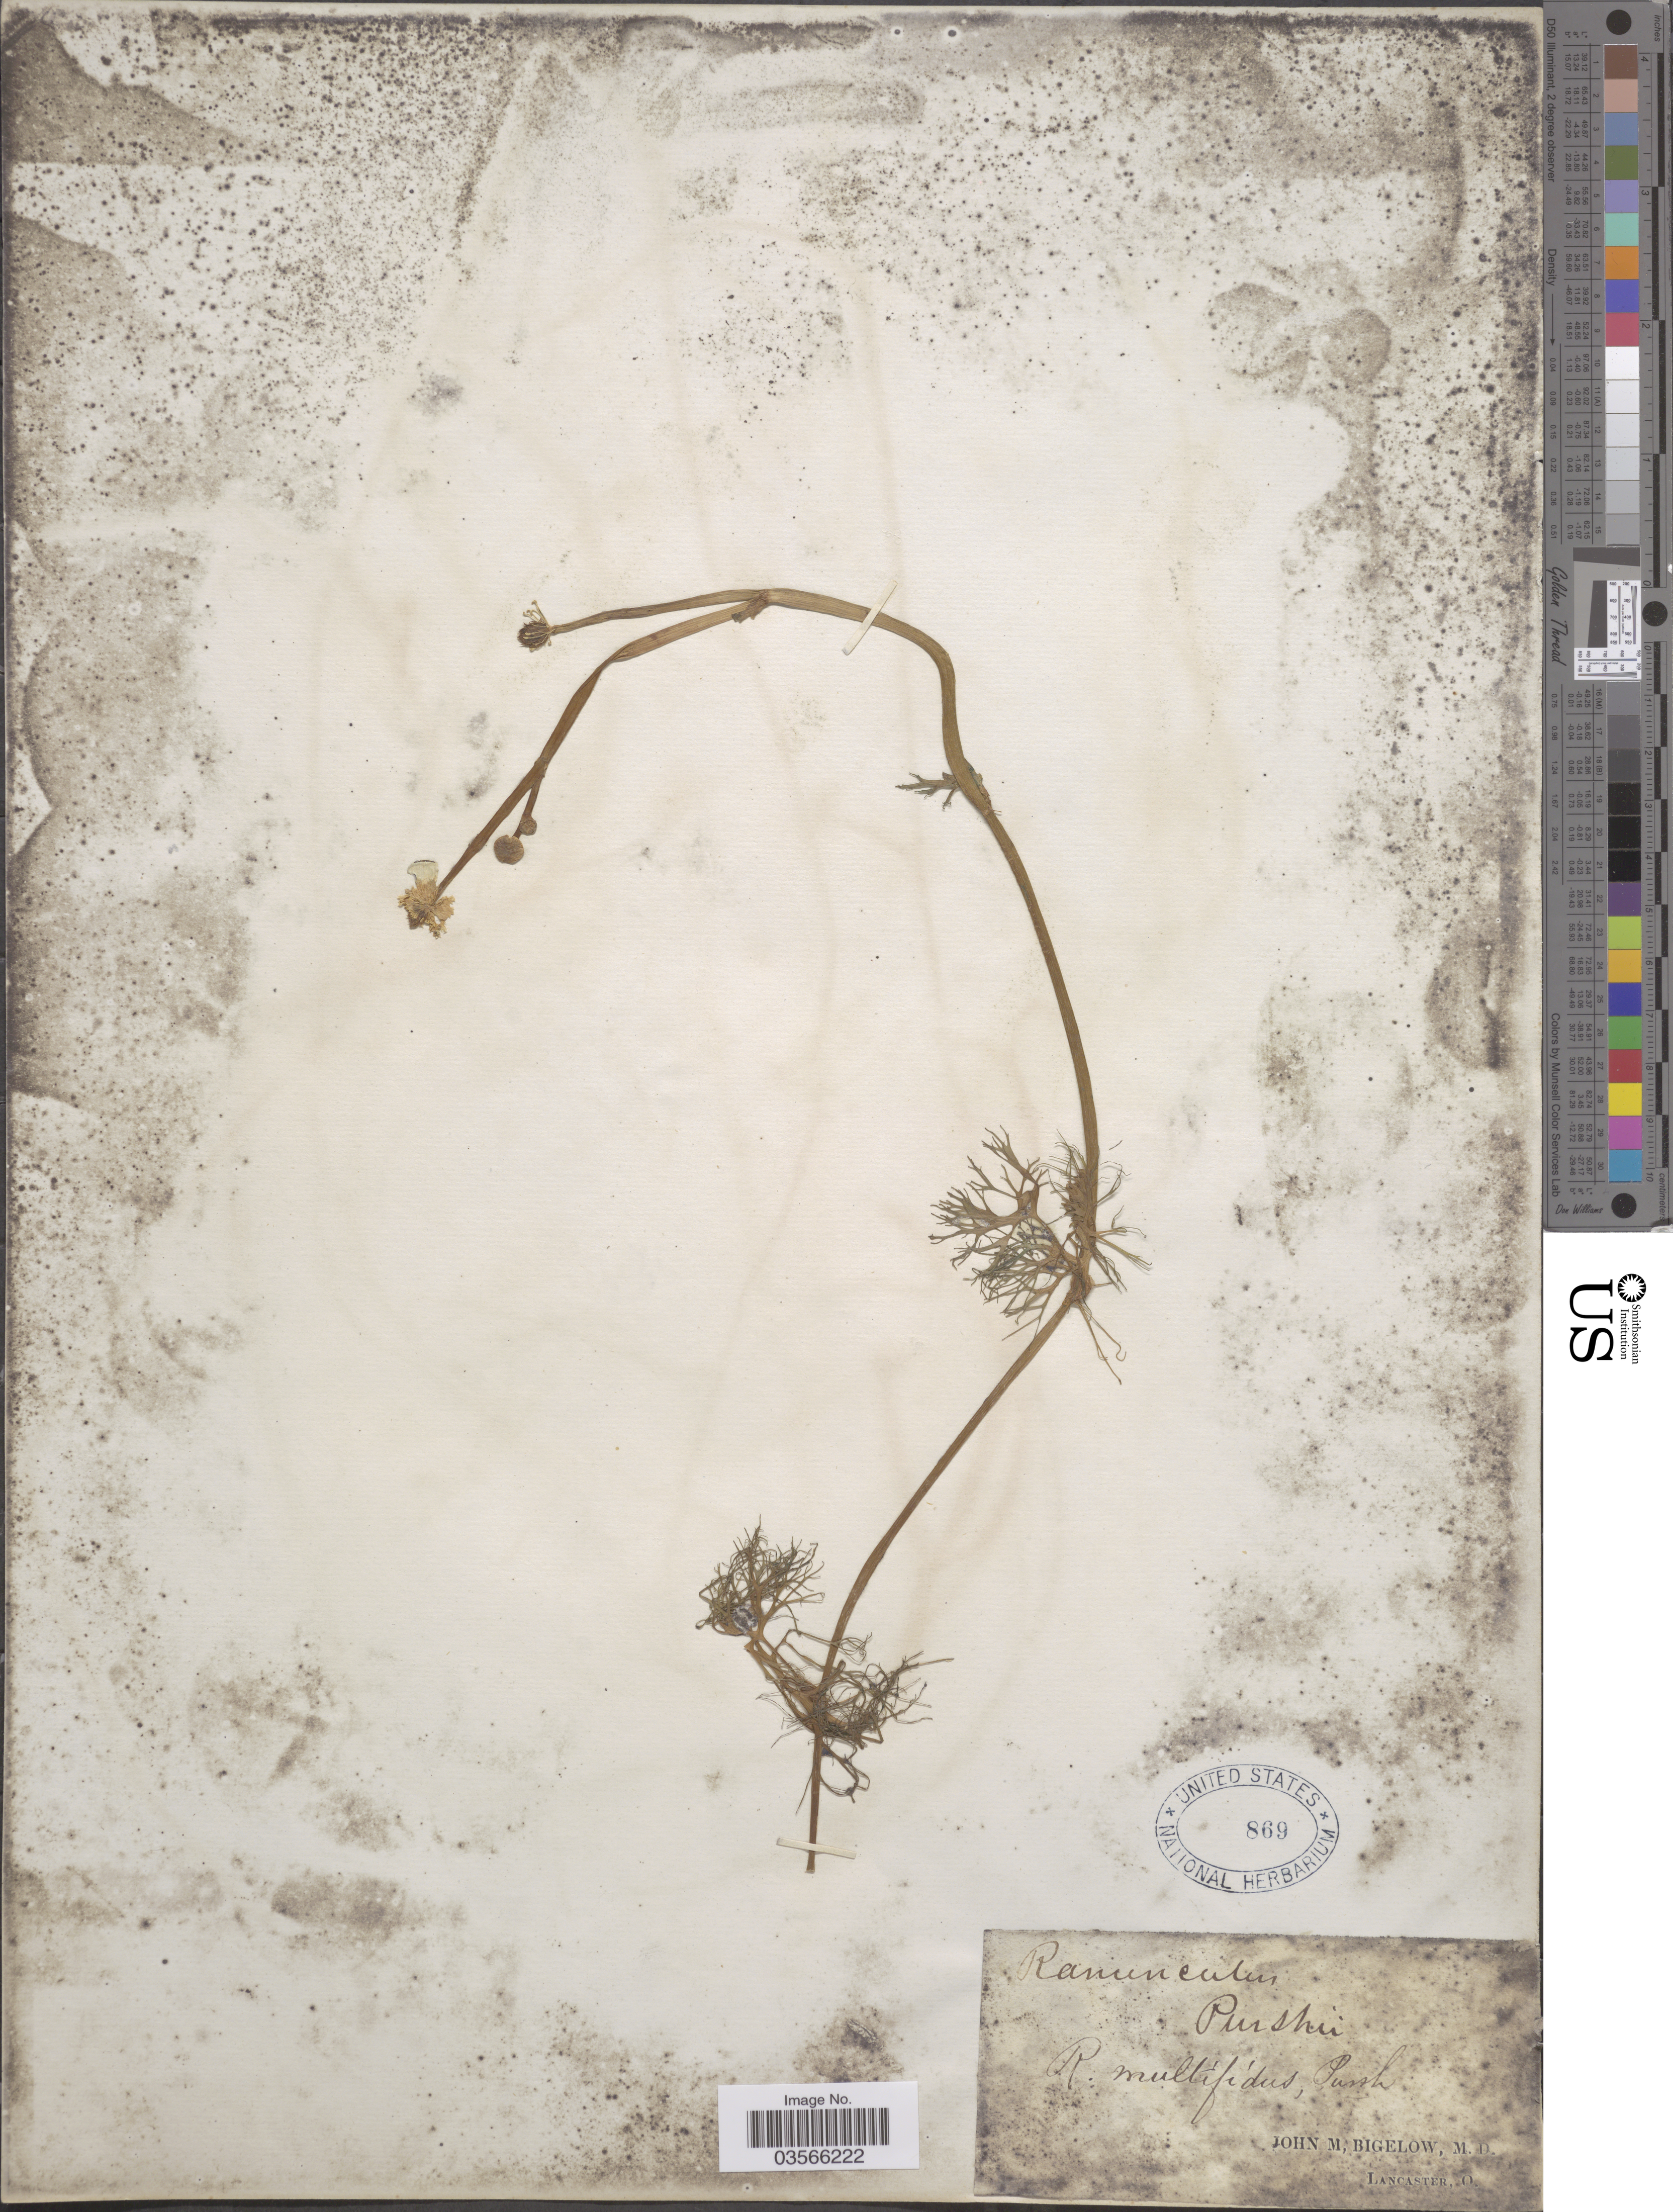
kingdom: Plantae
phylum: Tracheophyta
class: Magnoliopsida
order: Ranunculales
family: Ranunculaceae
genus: Ranunculus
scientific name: Ranunculus flabellaris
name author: Raf.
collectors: J. M. Bigelow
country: United States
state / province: Ohio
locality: Lancaster.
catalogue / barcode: US 869